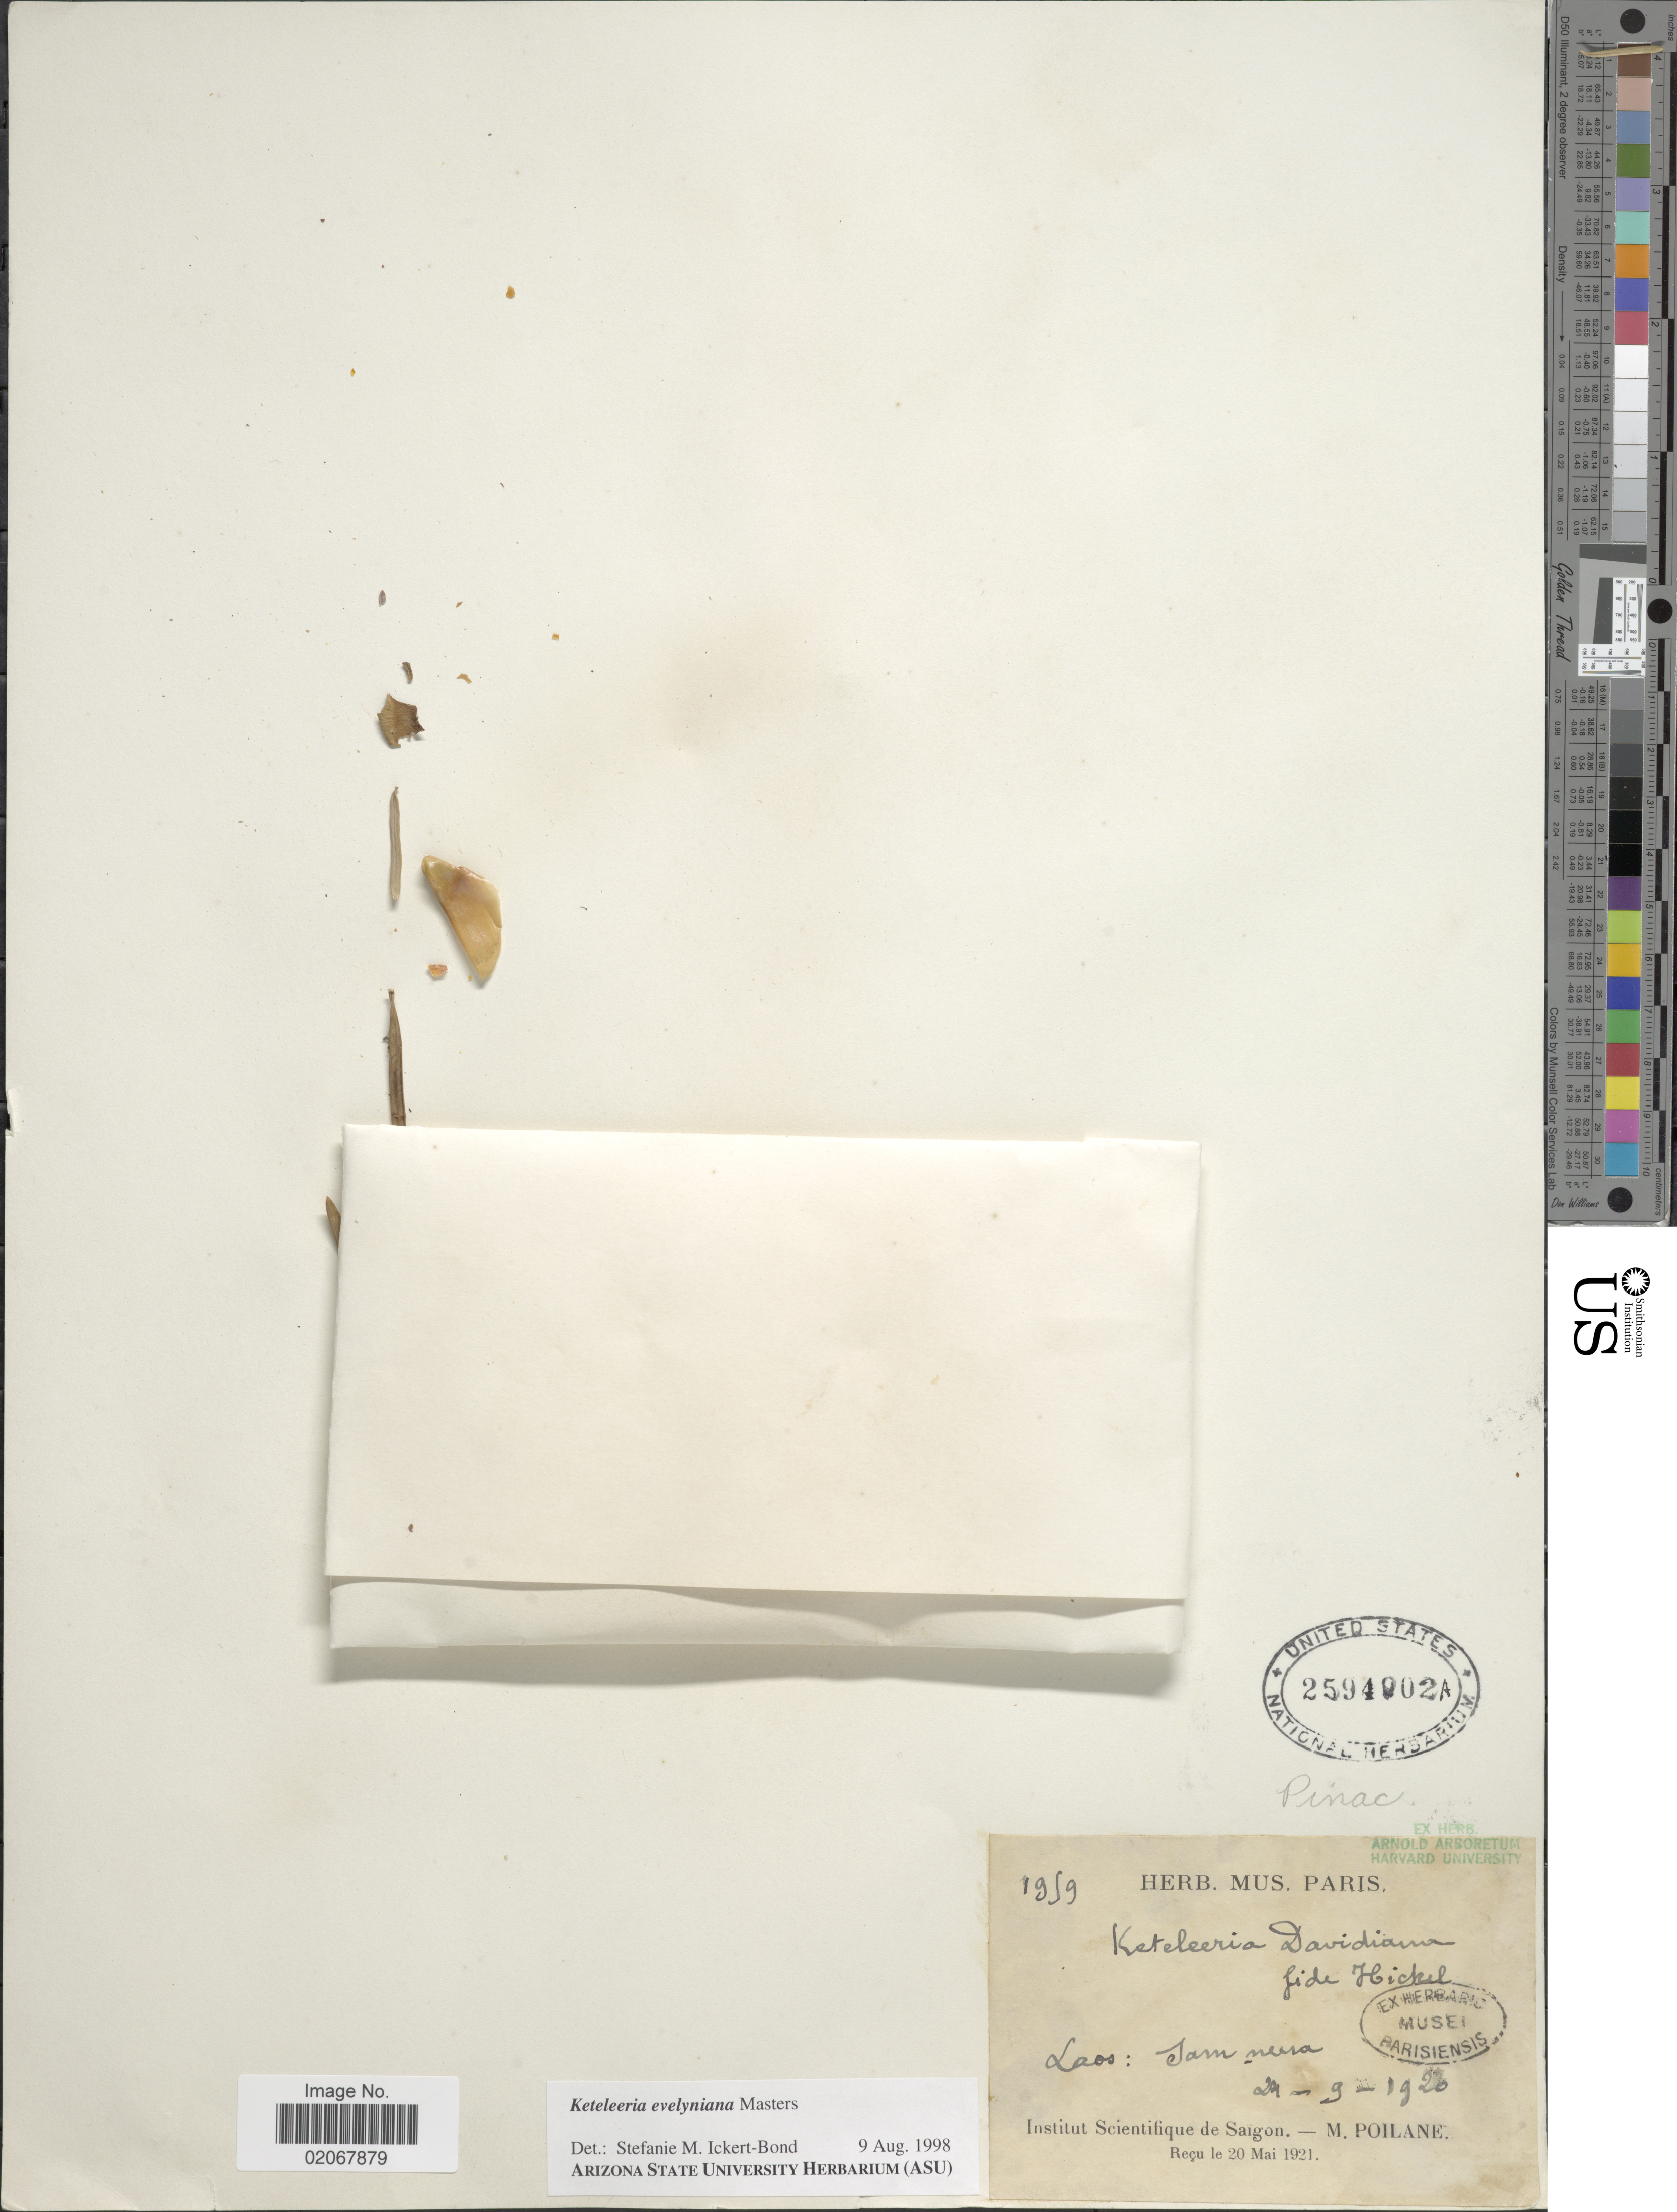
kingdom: Plantae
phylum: Tracheophyta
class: Pinopsida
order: Pinales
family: Pinaceae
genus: Keteleeria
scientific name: Keteleeria evelyniana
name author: Mast.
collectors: E. Poilane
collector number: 1979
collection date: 1926-09-29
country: Laos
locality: Sam-Neua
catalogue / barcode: US 2594002A